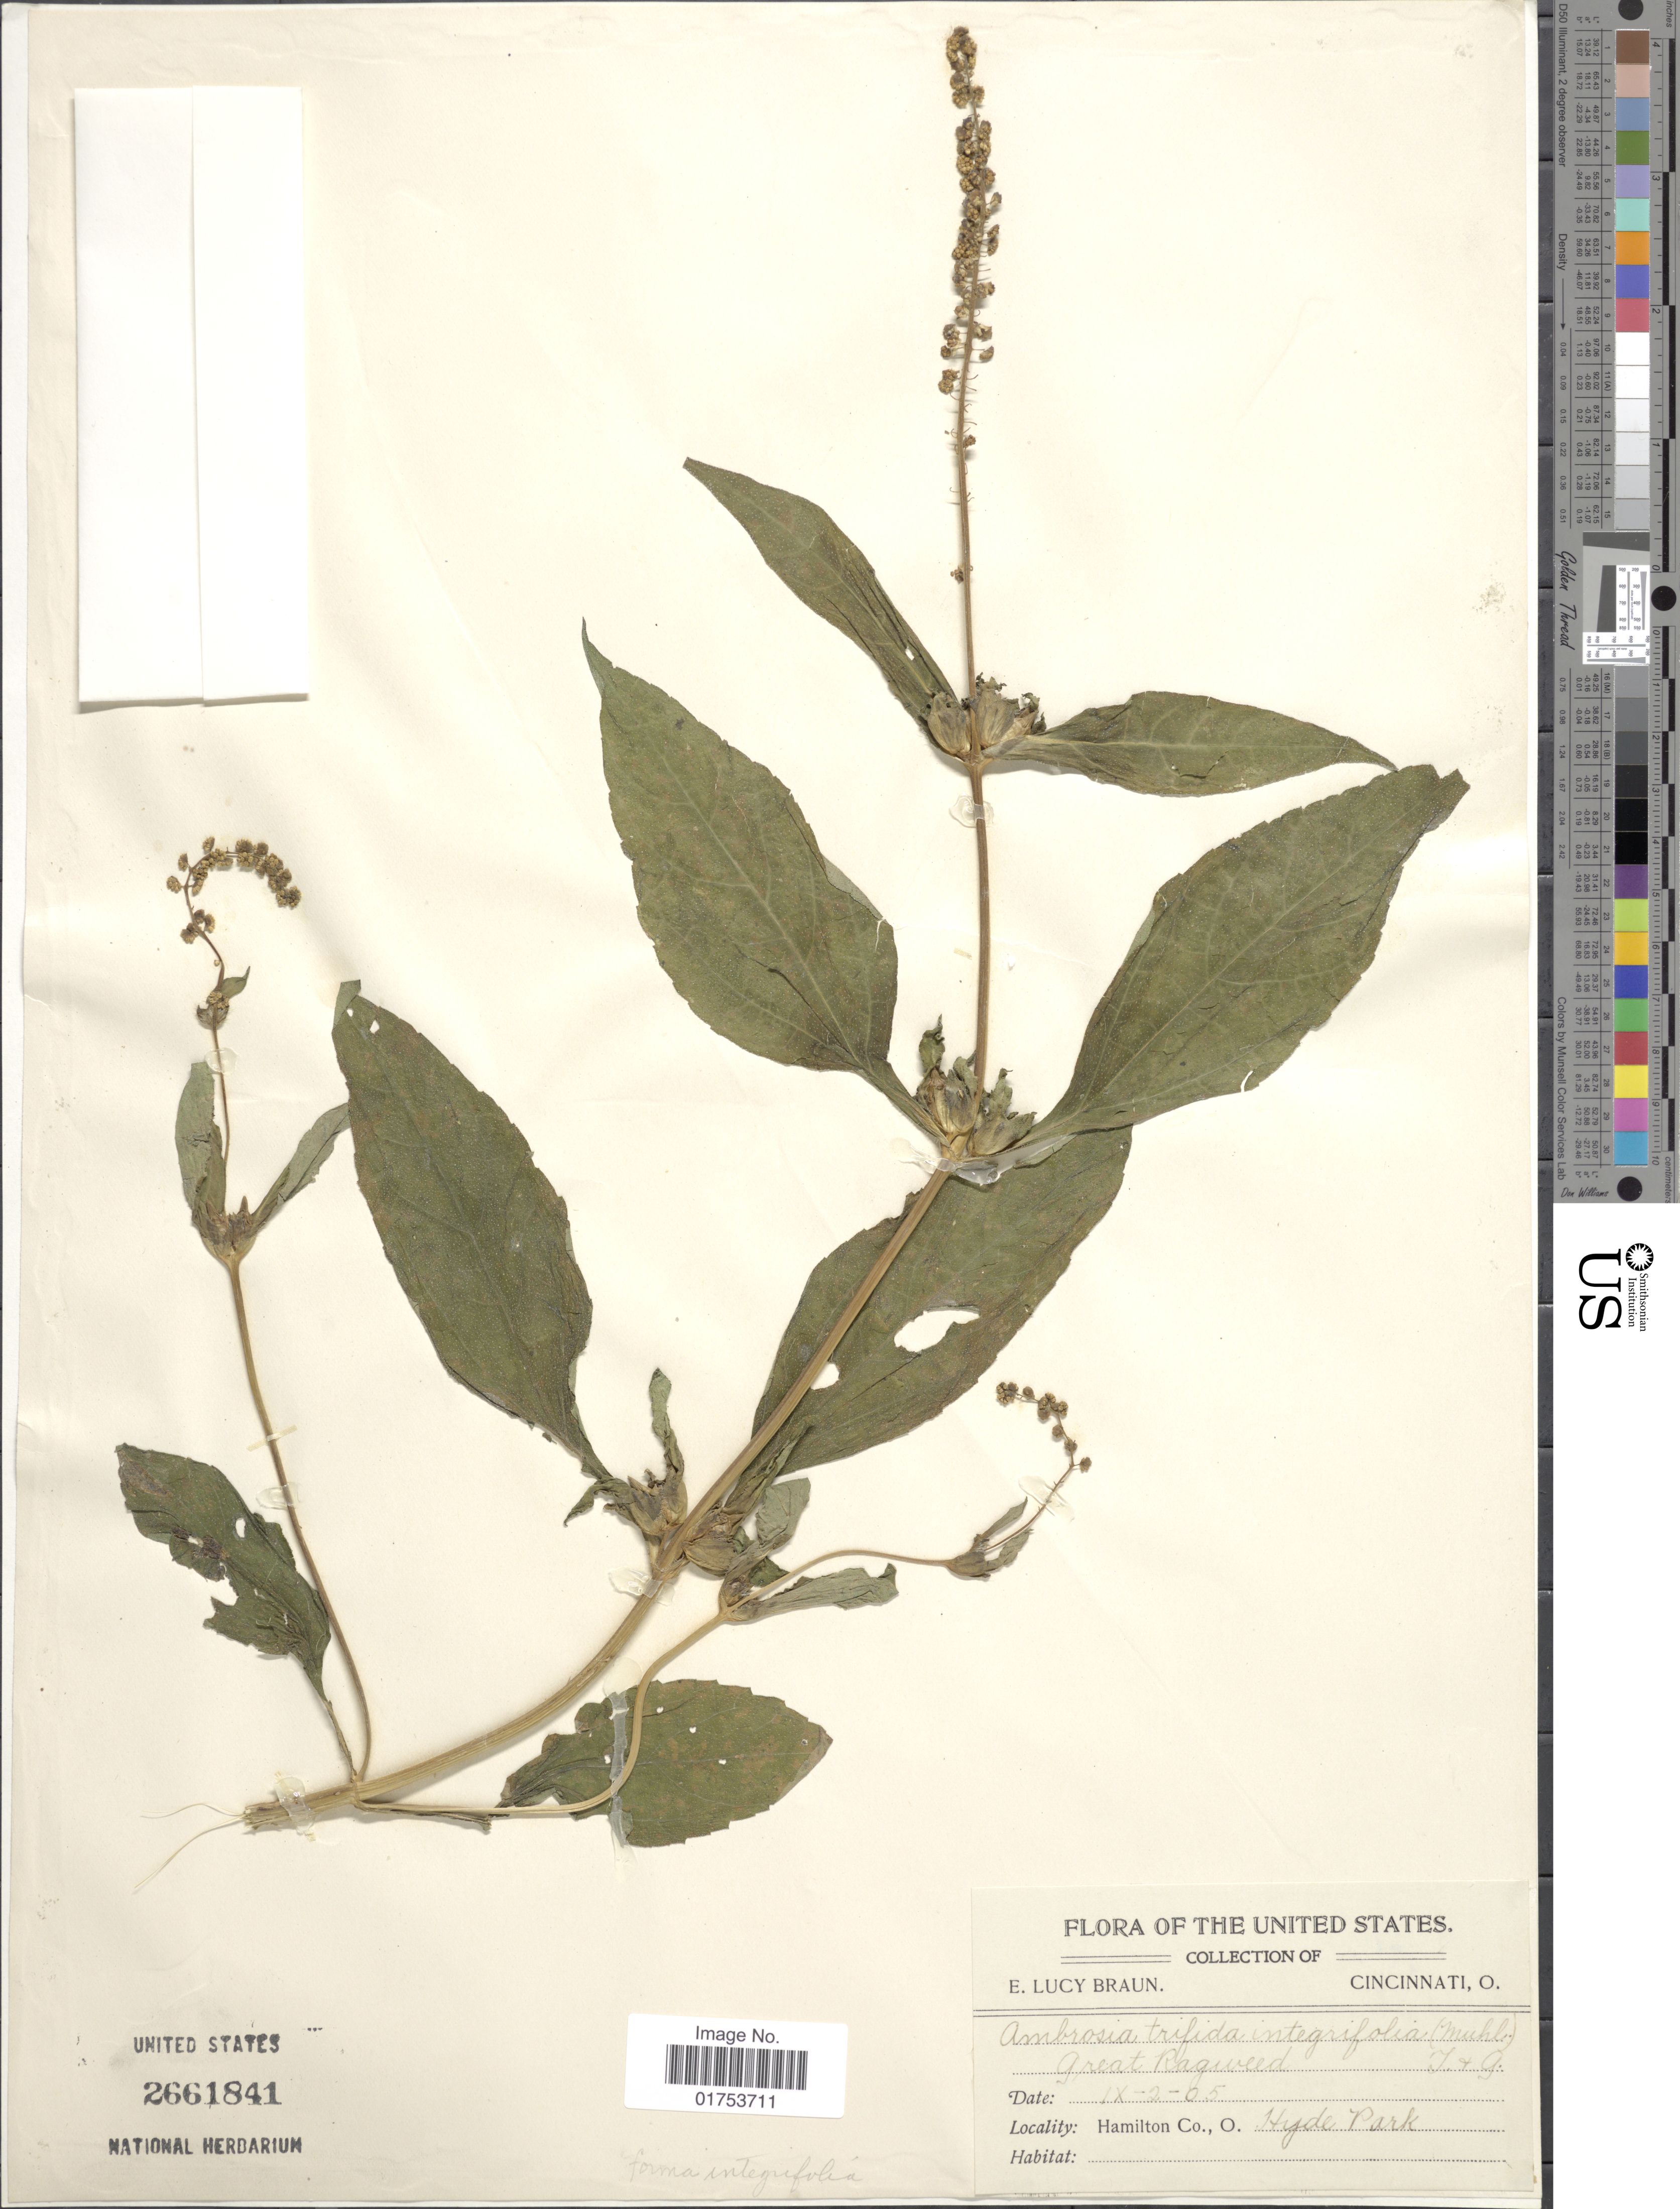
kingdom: Plantae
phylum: Tracheophyta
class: Magnoliopsida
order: Asterales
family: Asteraceae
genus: Ambrosia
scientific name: Ambrosia trifida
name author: L.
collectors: E. L. Braun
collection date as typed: Transcribed d/m/y: 2/9/05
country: United States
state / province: Ohio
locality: Hamilton Co., O., Hyde Park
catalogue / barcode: US 2661841